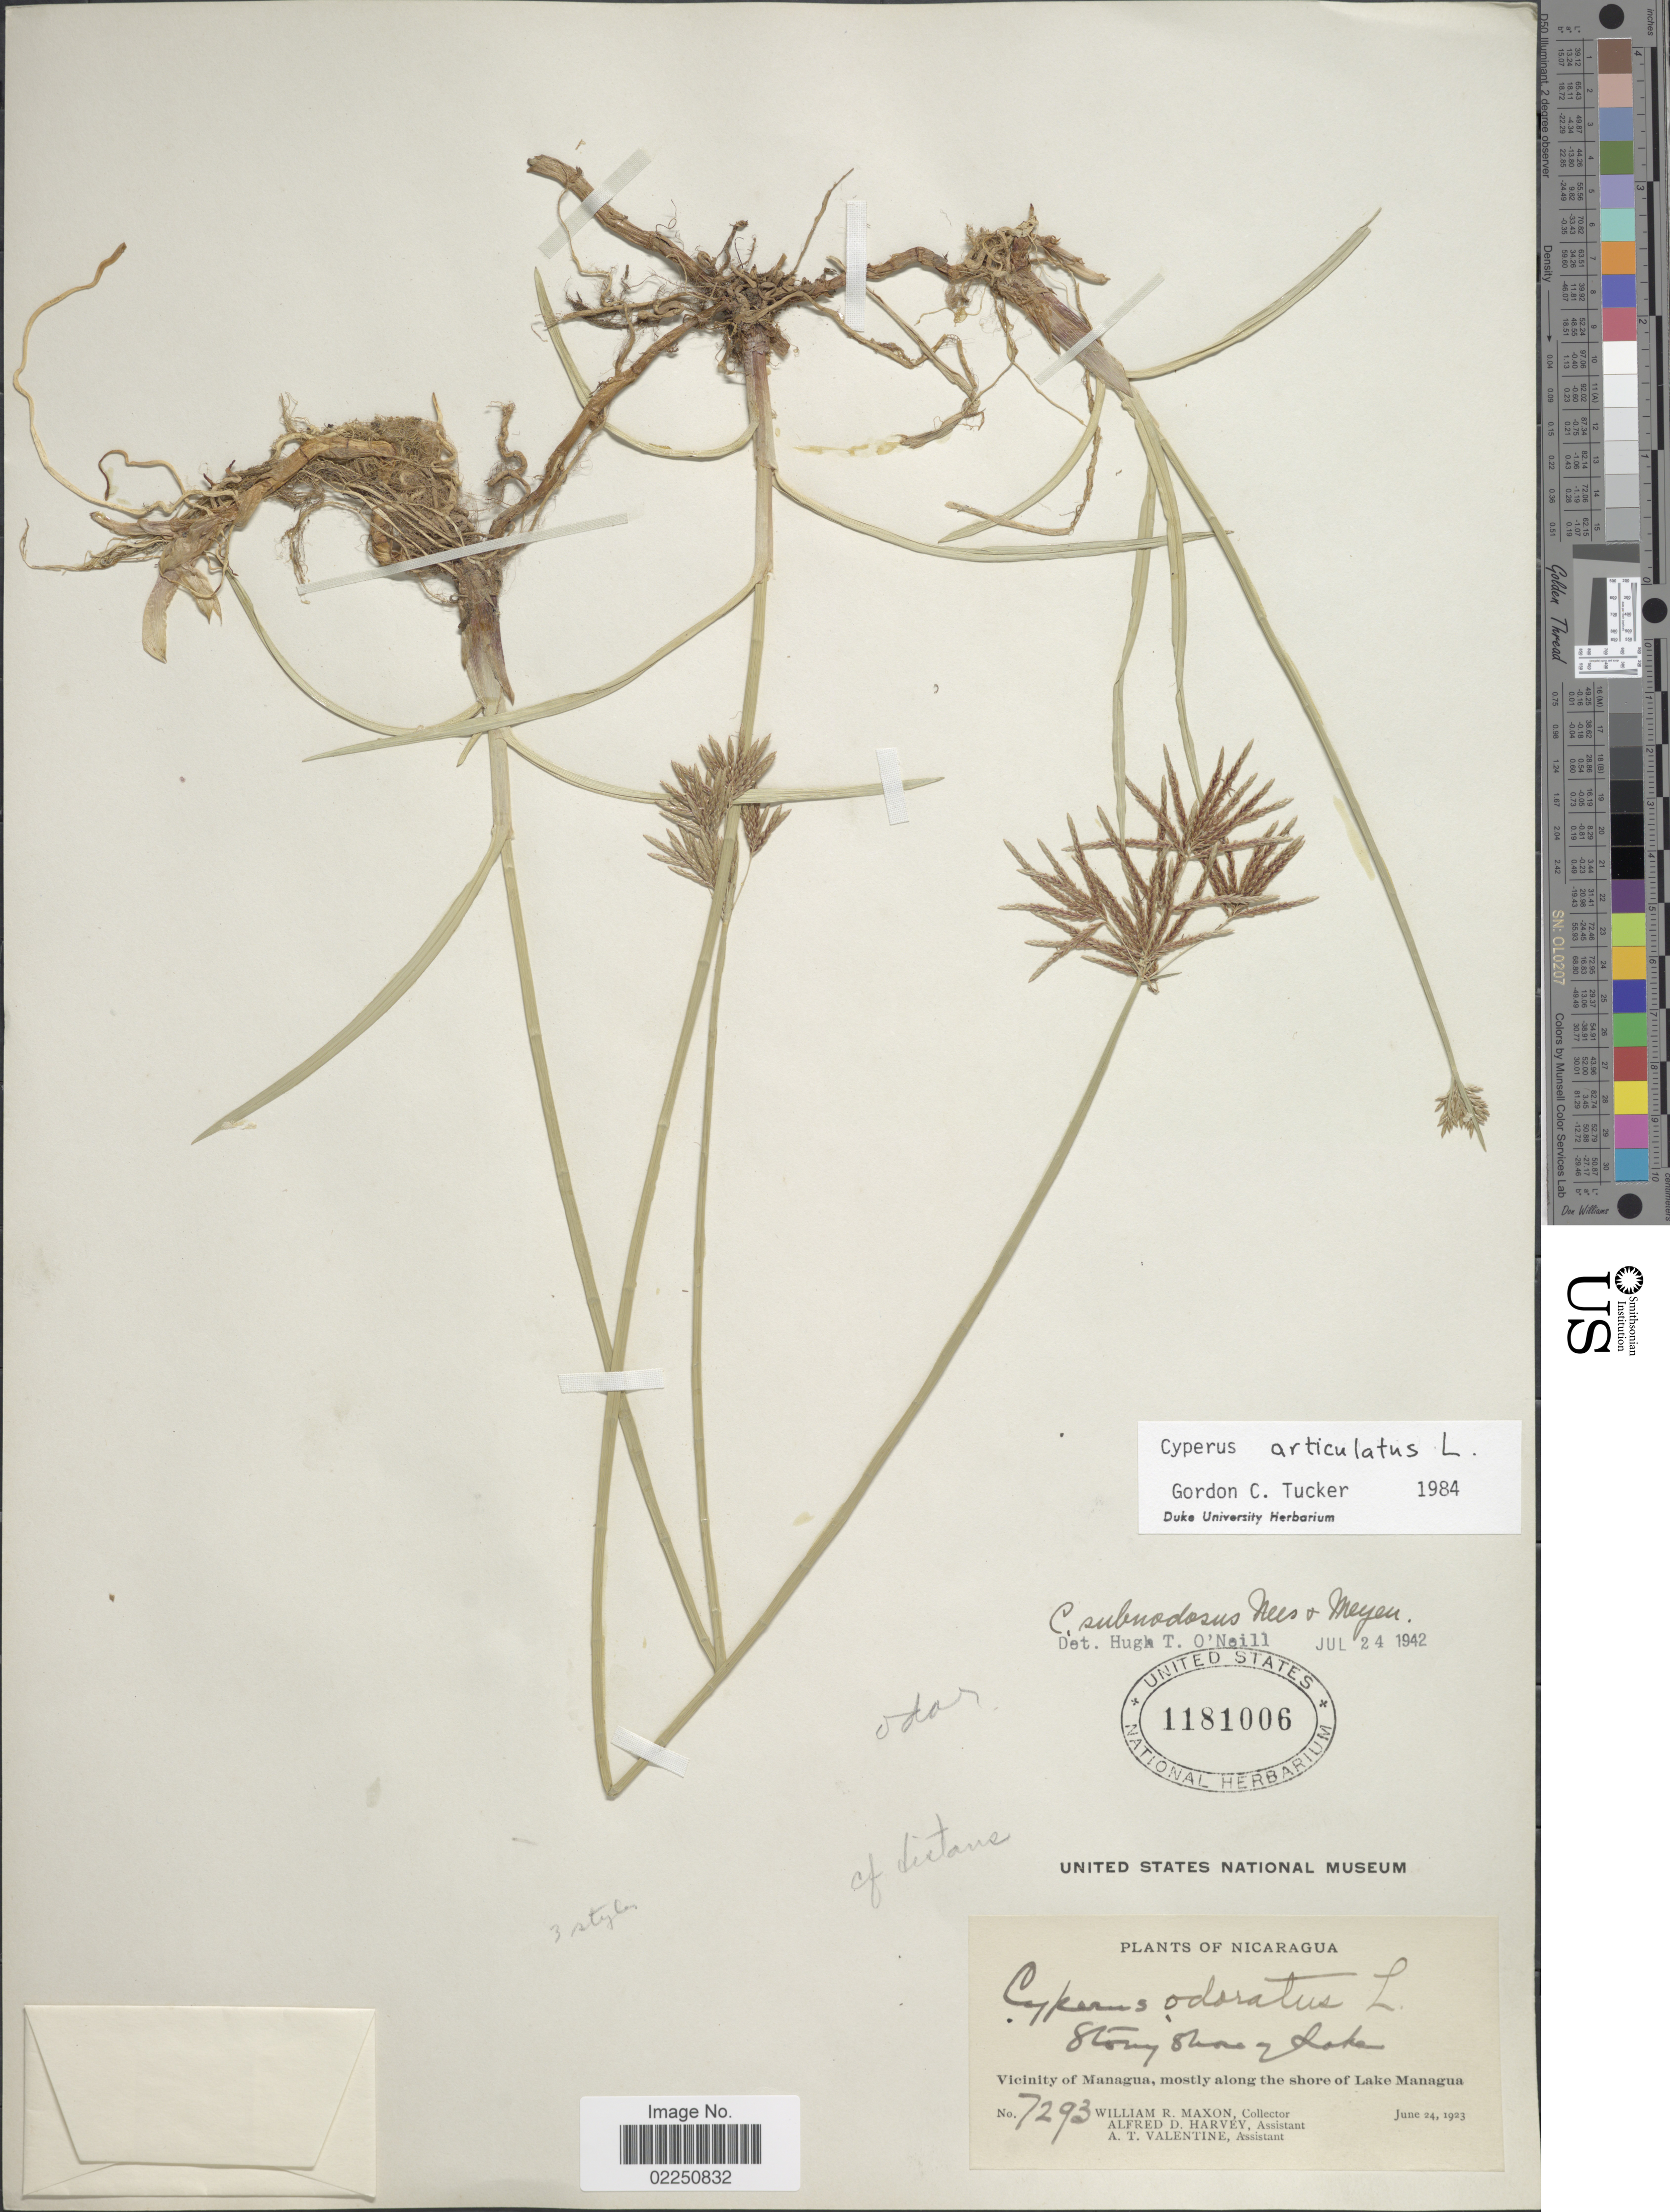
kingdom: Plantae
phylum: Tracheophyta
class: Liliopsida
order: Poales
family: Cyperaceae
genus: Cyperus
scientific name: Cyperus articulatus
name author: L.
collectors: W. R. Maxon, A. D. Harvey & A. Valentine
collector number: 7293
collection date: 1923-06-24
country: Nicaragua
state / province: Managua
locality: Stoney shore at Lake. Vicinity of Managua, mostly along the shore of Lake Managua.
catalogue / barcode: US 1181006